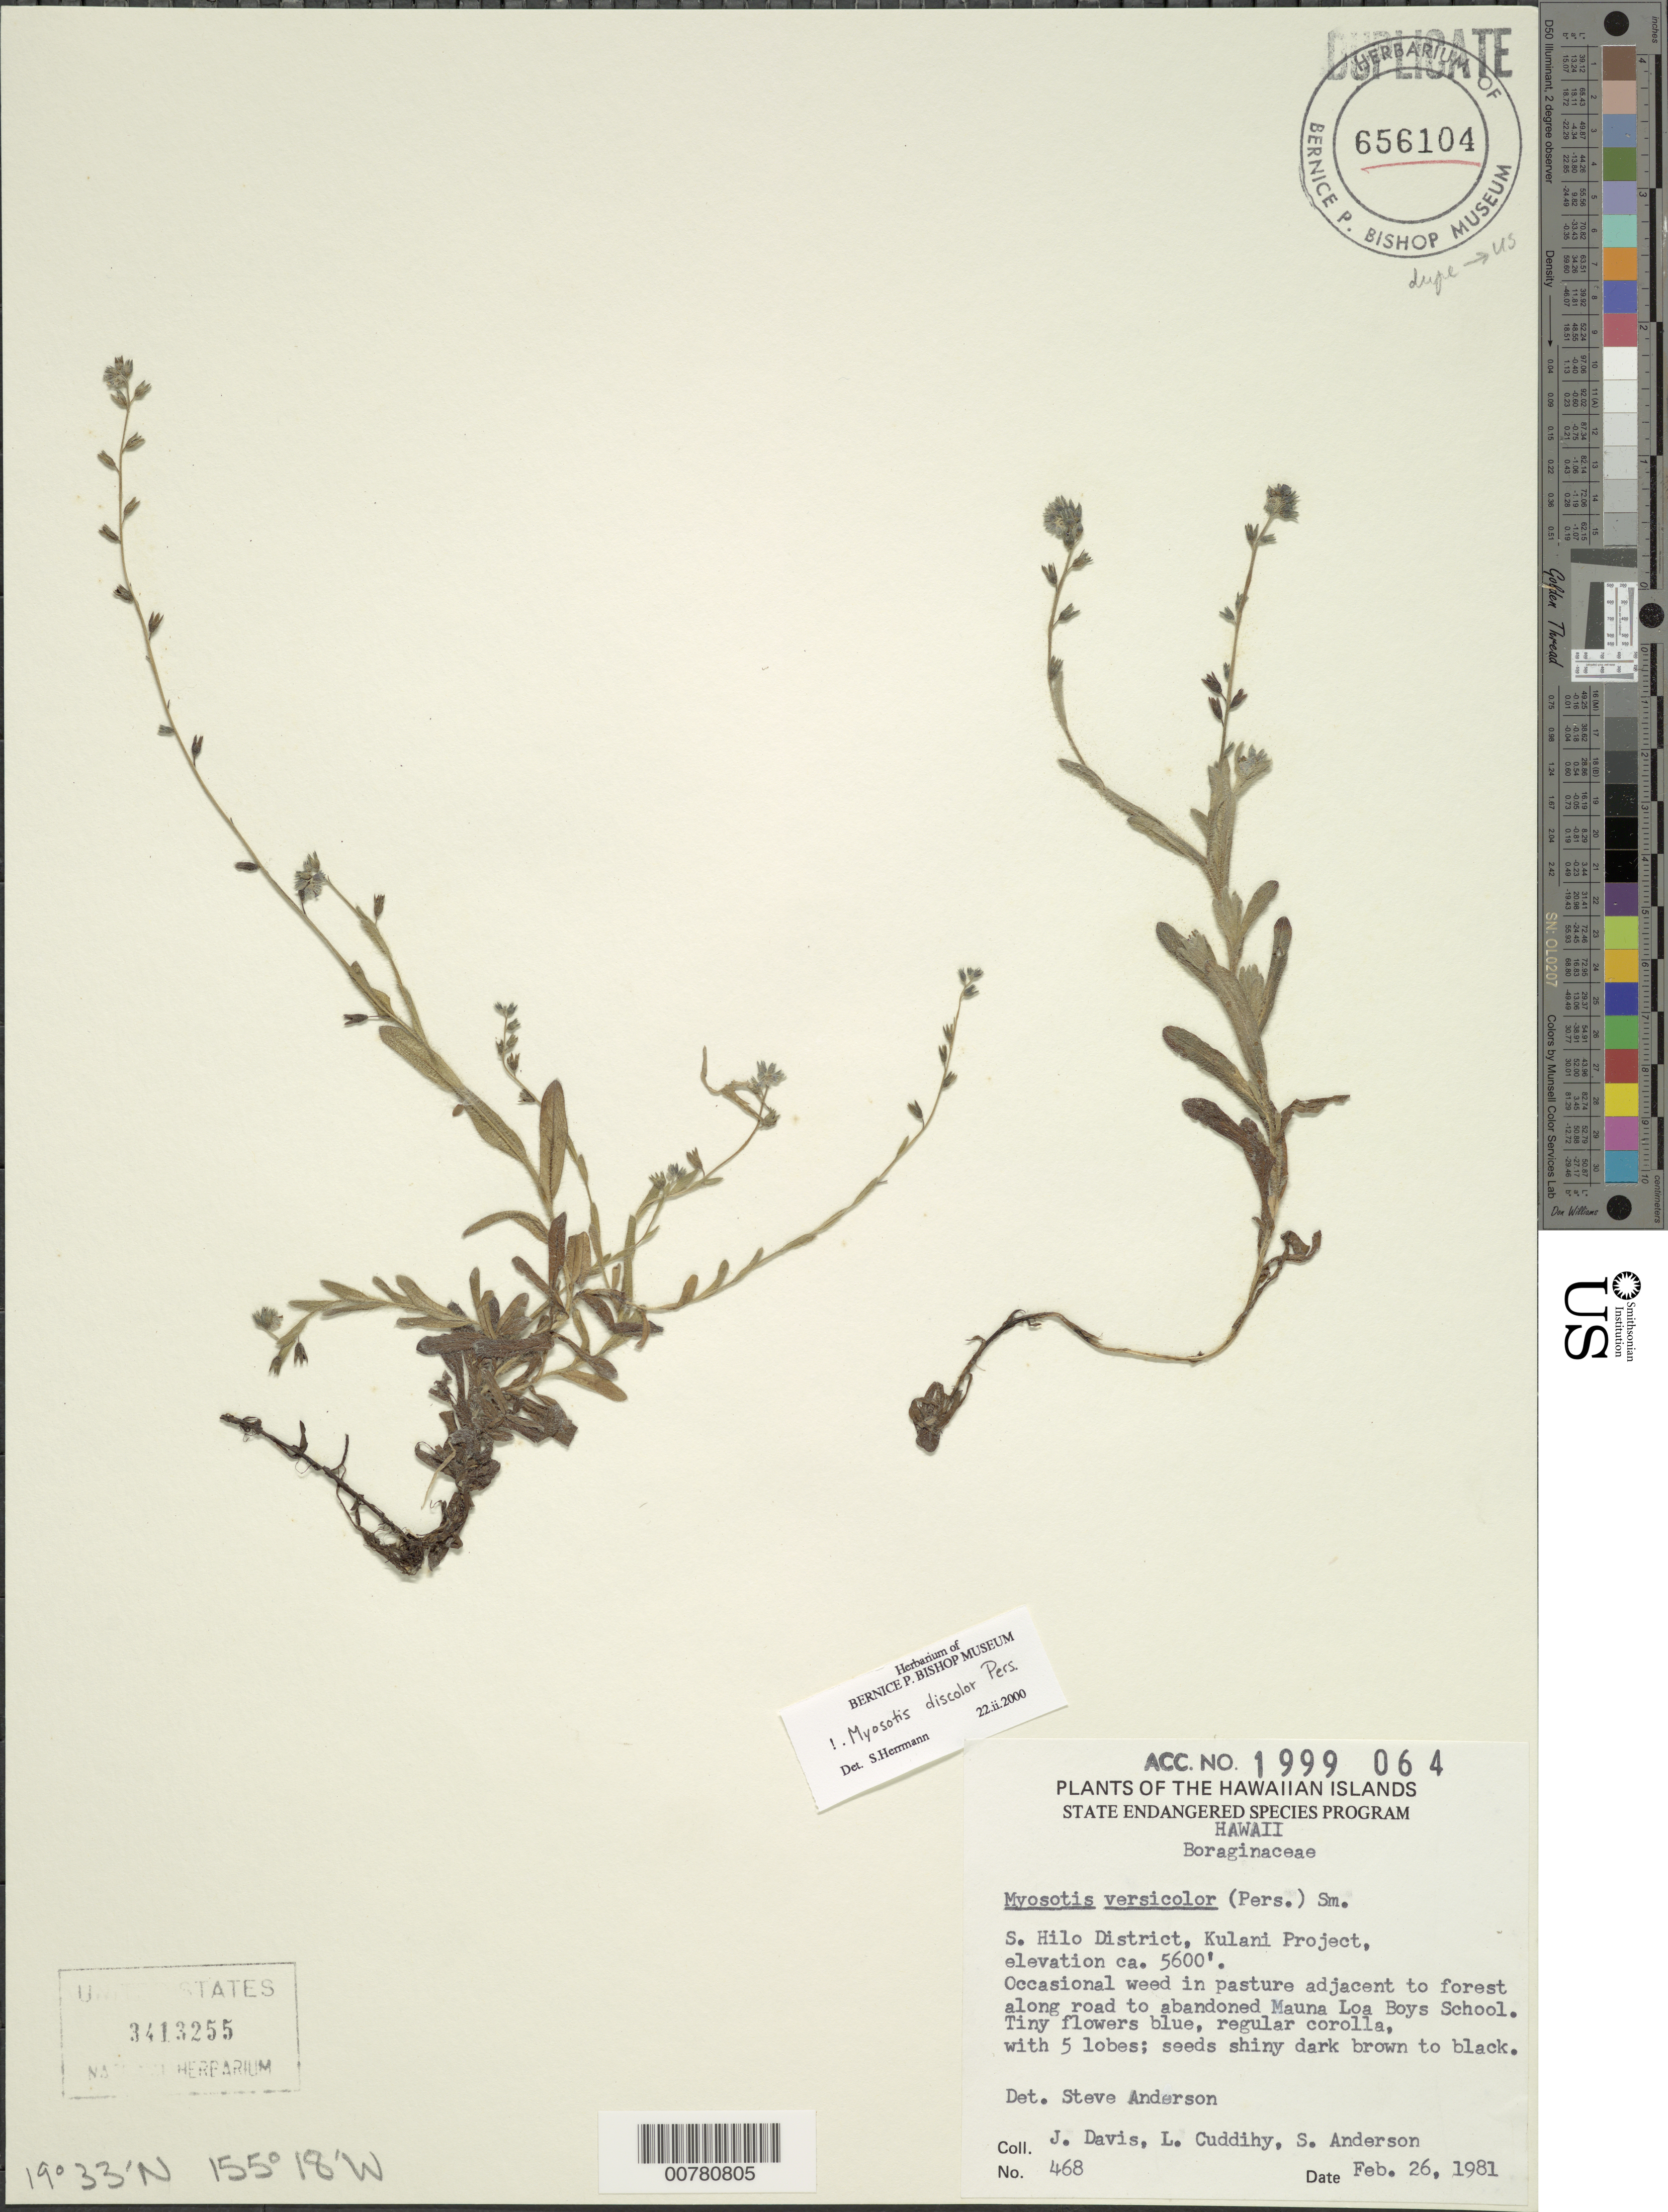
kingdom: Plantae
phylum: Tracheophyta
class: Magnoliopsida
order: Boraginales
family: Boraginaceae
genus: Myosotis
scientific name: Myosotis discolor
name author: Pers.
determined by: Anderson, S.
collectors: J. Davis, L. Cuddihy & S. Anderson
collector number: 468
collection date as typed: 26 Feb 1981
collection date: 1981-02-26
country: United States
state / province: Hawaii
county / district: Hawaii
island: Hawaii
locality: S. Hilo District, Kulani Project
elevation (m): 1706.9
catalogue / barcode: US 3413255